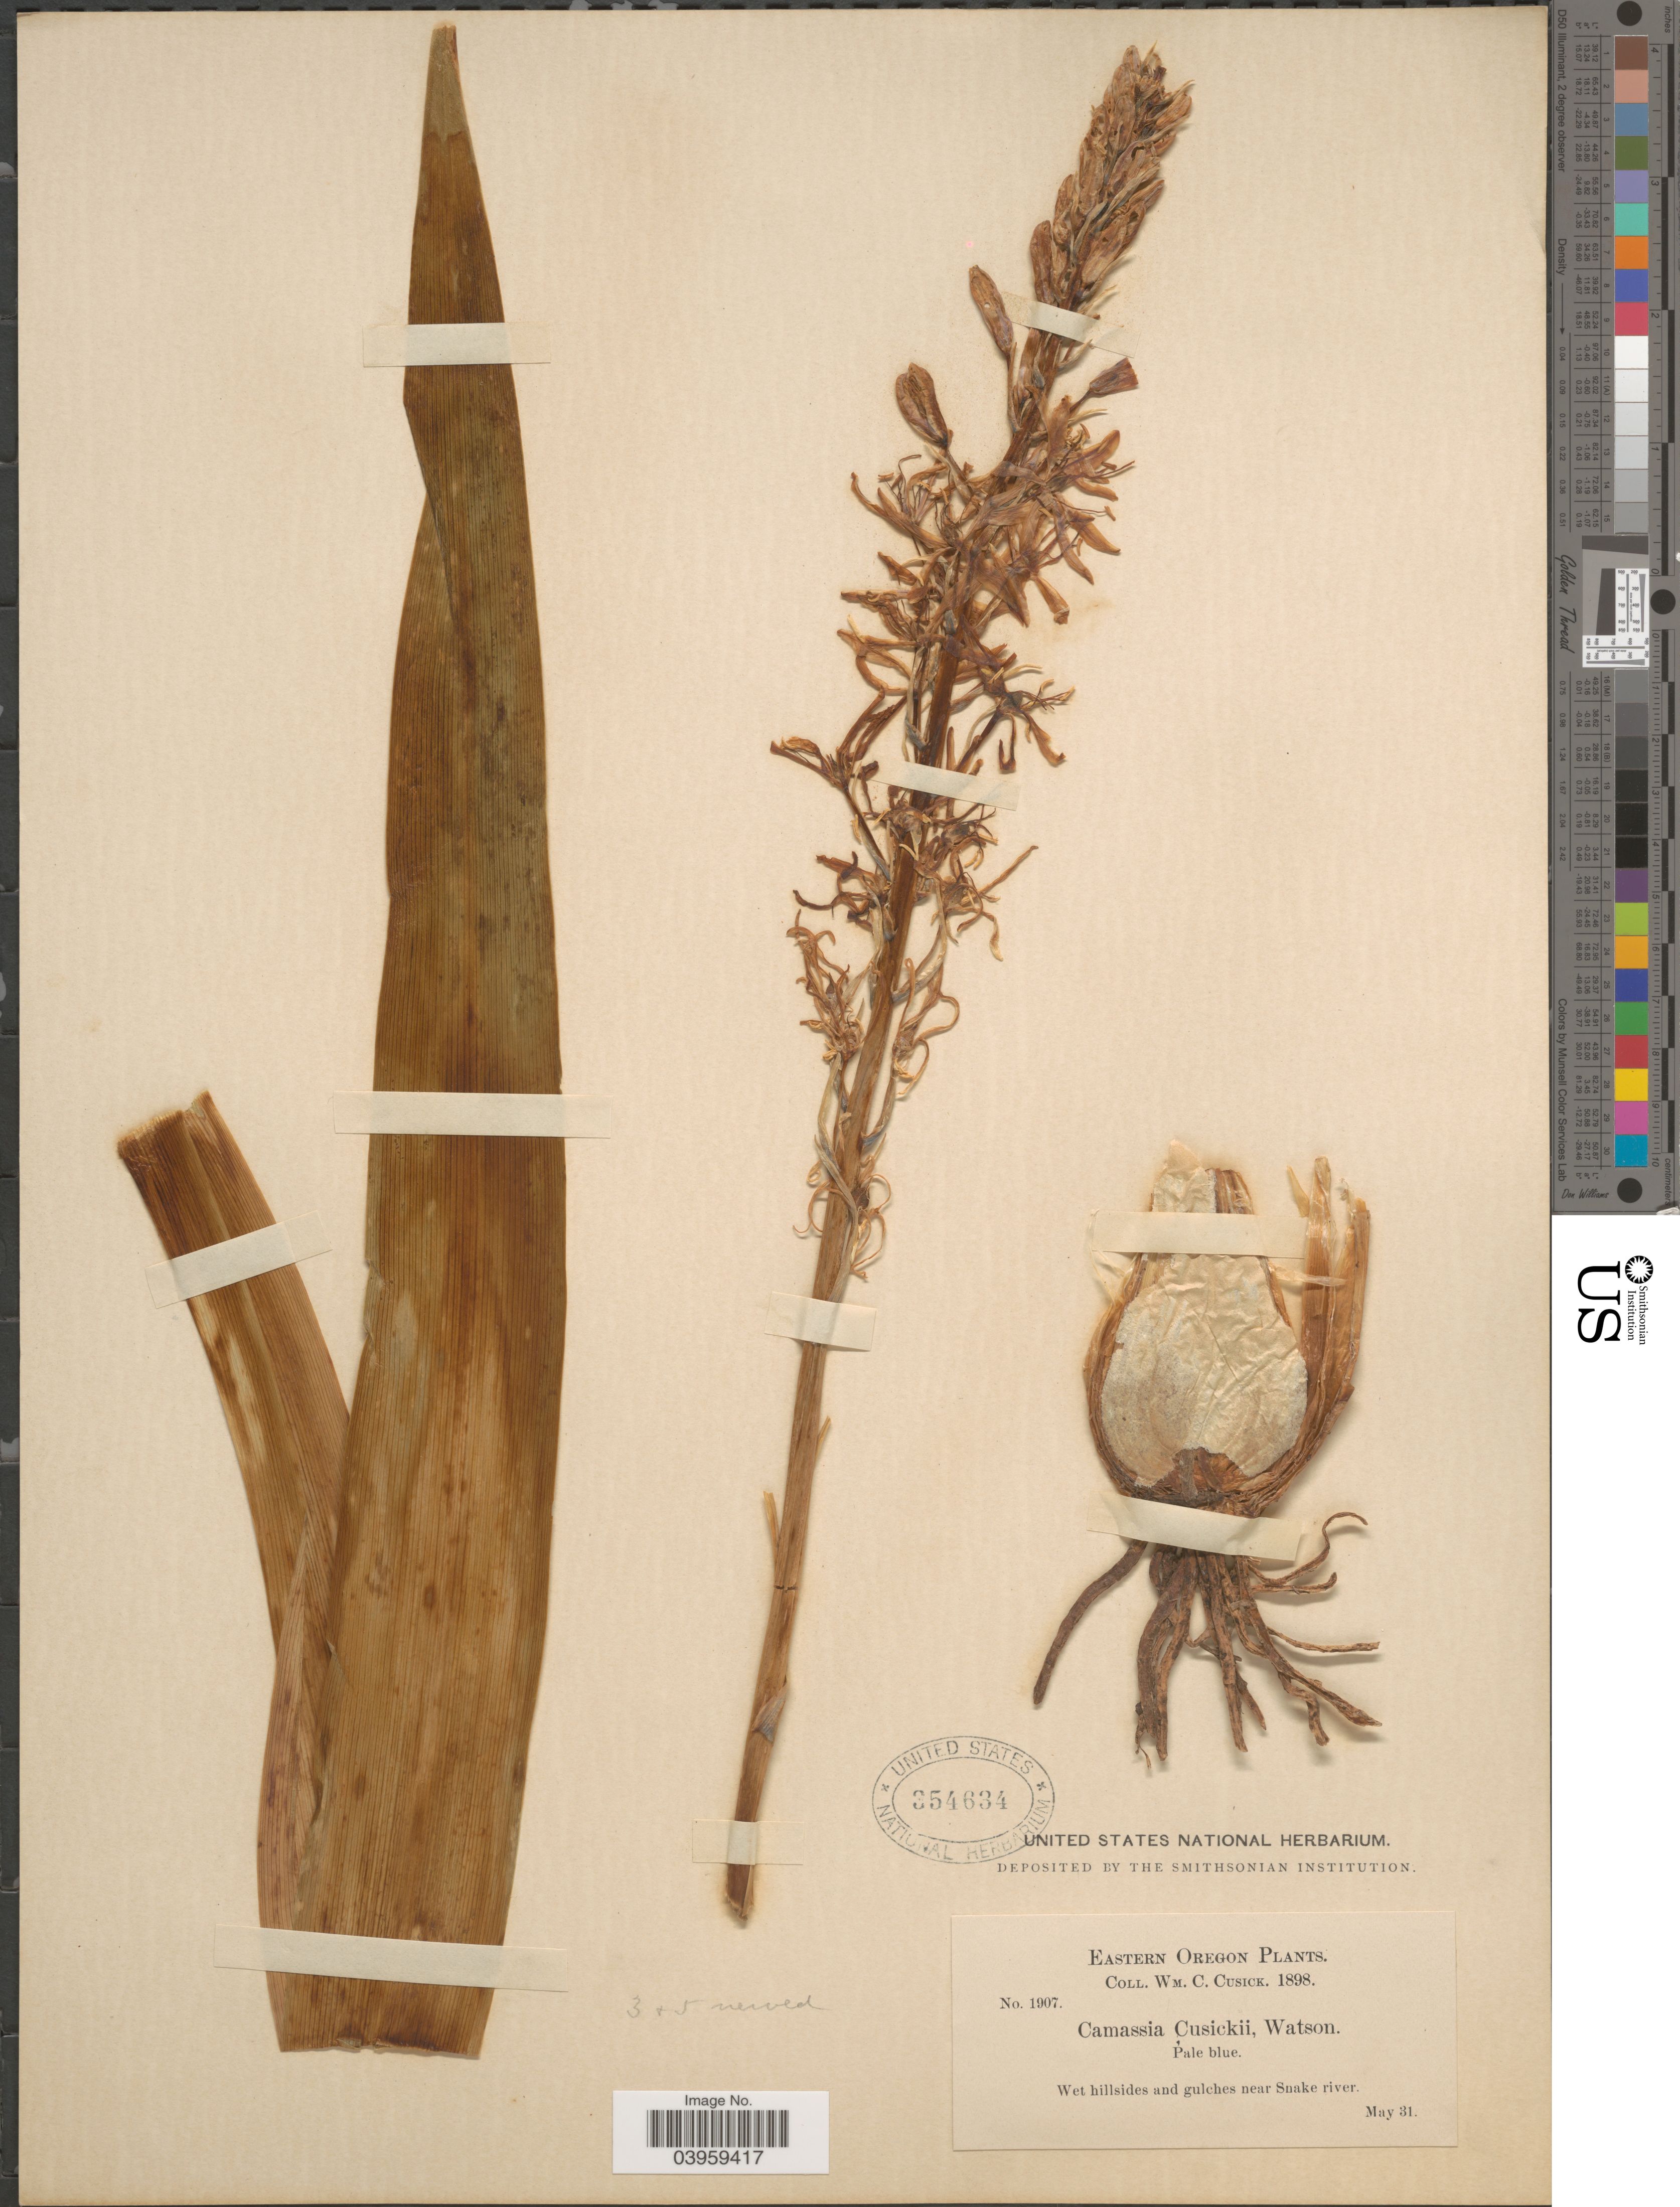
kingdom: Plantae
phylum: Tracheophyta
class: Liliopsida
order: Asparagales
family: Asparagaceae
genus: Camassia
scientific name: Camassia cusickii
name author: S. Watson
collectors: W. C. Cusick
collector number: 1907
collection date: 1898-05-31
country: United States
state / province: Oregon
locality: Eastern Oregon. Near Snake river.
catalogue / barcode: US 354634